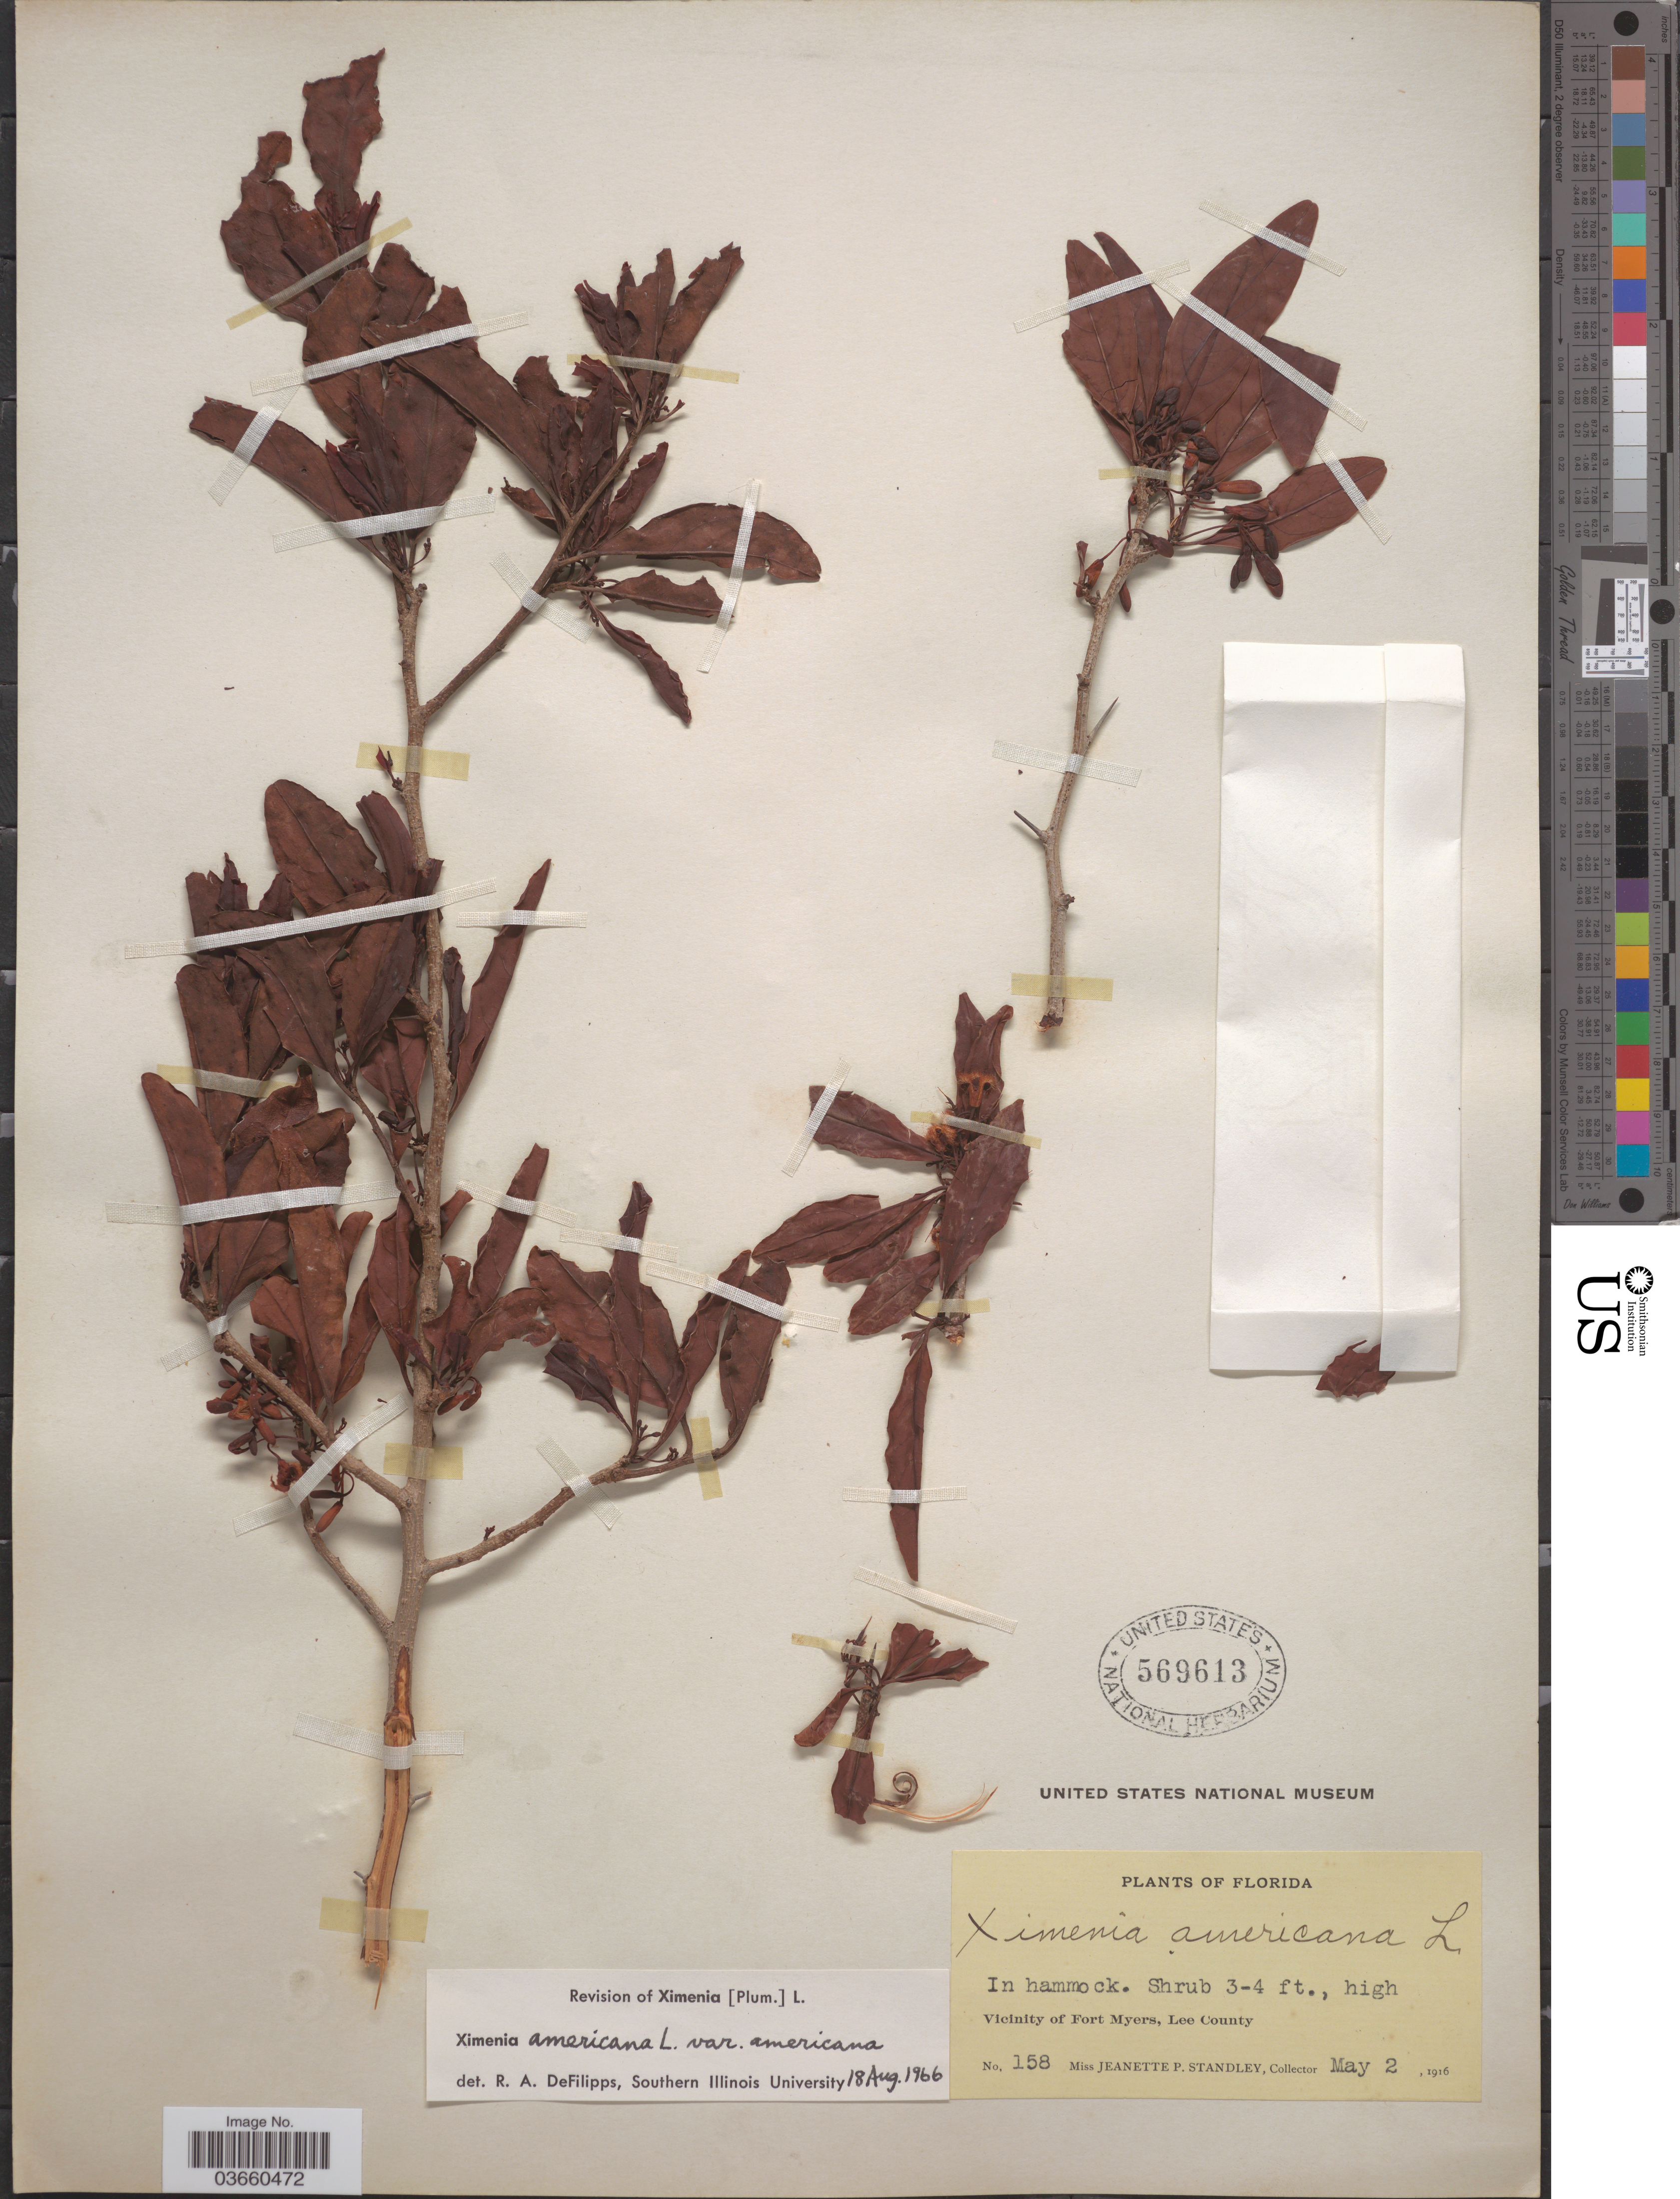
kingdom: Plantae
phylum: Tracheophyta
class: Magnoliopsida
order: Santalales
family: Ximeniaceae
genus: Ximenia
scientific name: Ximenia americana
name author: L.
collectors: J. P. Standley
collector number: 158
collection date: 1916-05-02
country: United States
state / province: Florida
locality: In hammock. Vicinity of Fort Myers, Lee County.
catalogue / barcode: US 569613